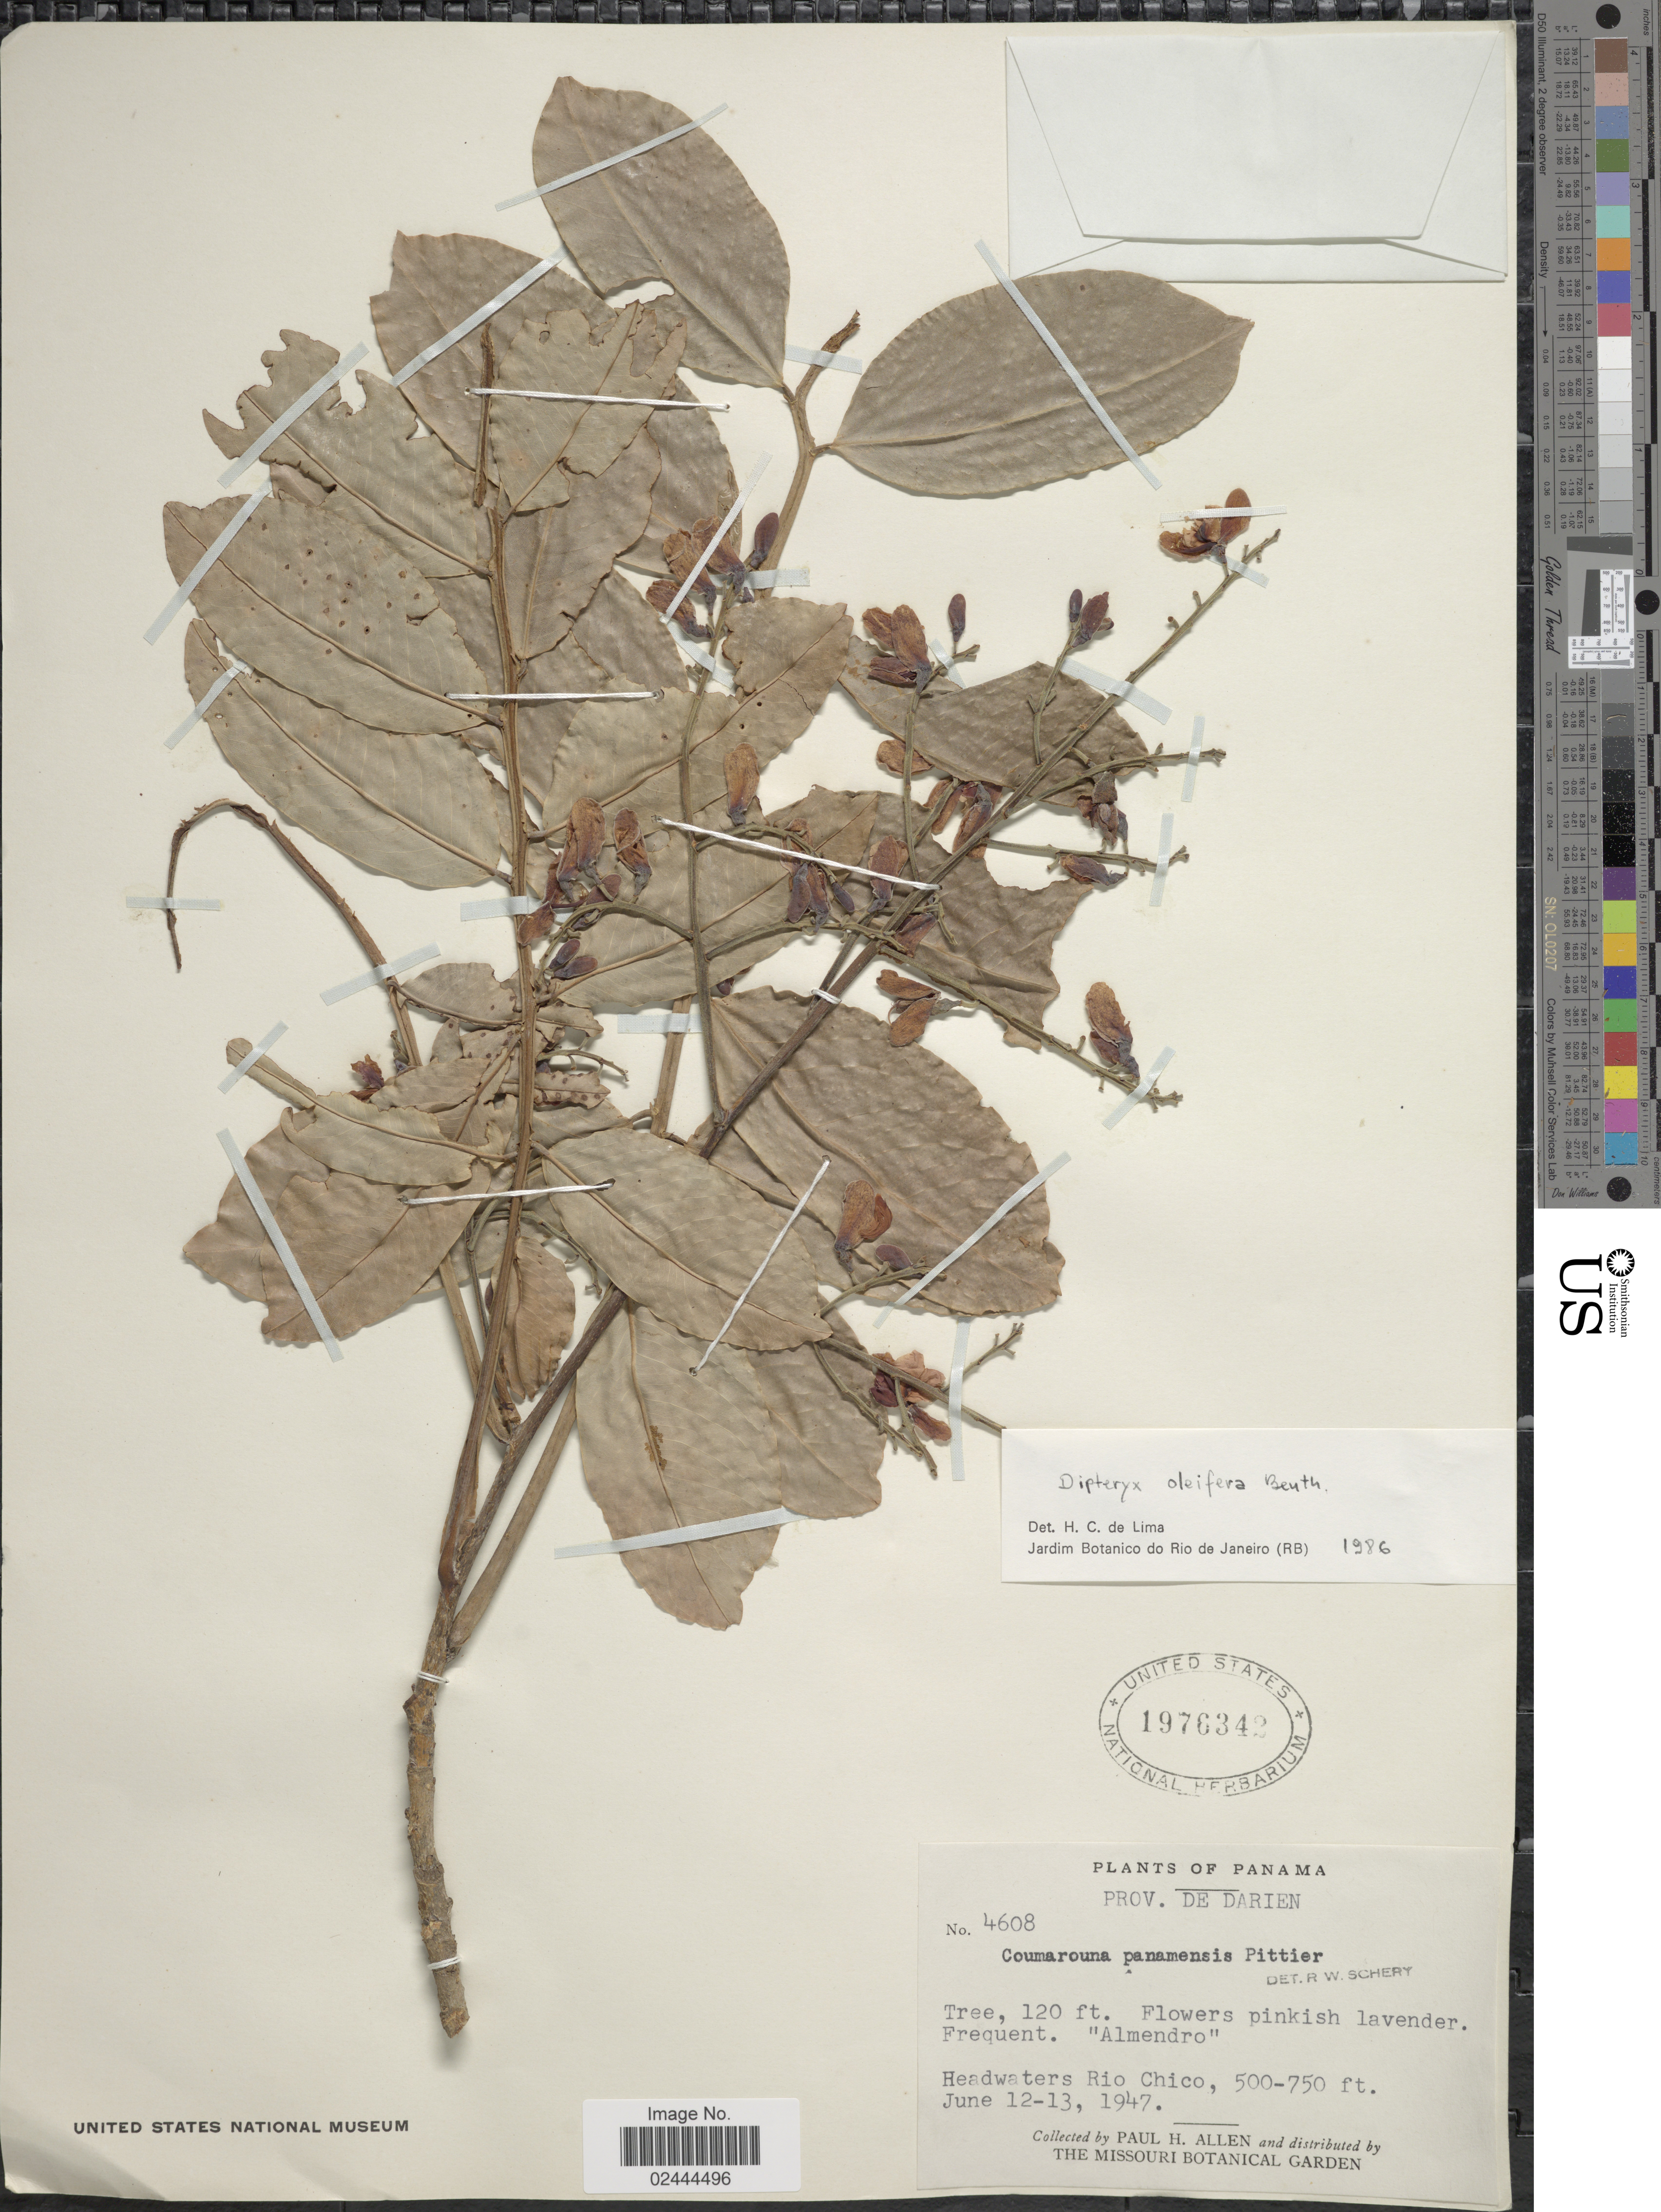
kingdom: Plantae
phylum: Tracheophyta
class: Magnoliopsida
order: Fabales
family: Fabaceae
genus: Dipteryx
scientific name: Dipteryx oleifera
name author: Benth.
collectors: P. H. Allen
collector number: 4608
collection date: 1947-06-12/1947-06-13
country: Panama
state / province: Darién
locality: Headwaters Rio Chico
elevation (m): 152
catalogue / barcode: US 1976342